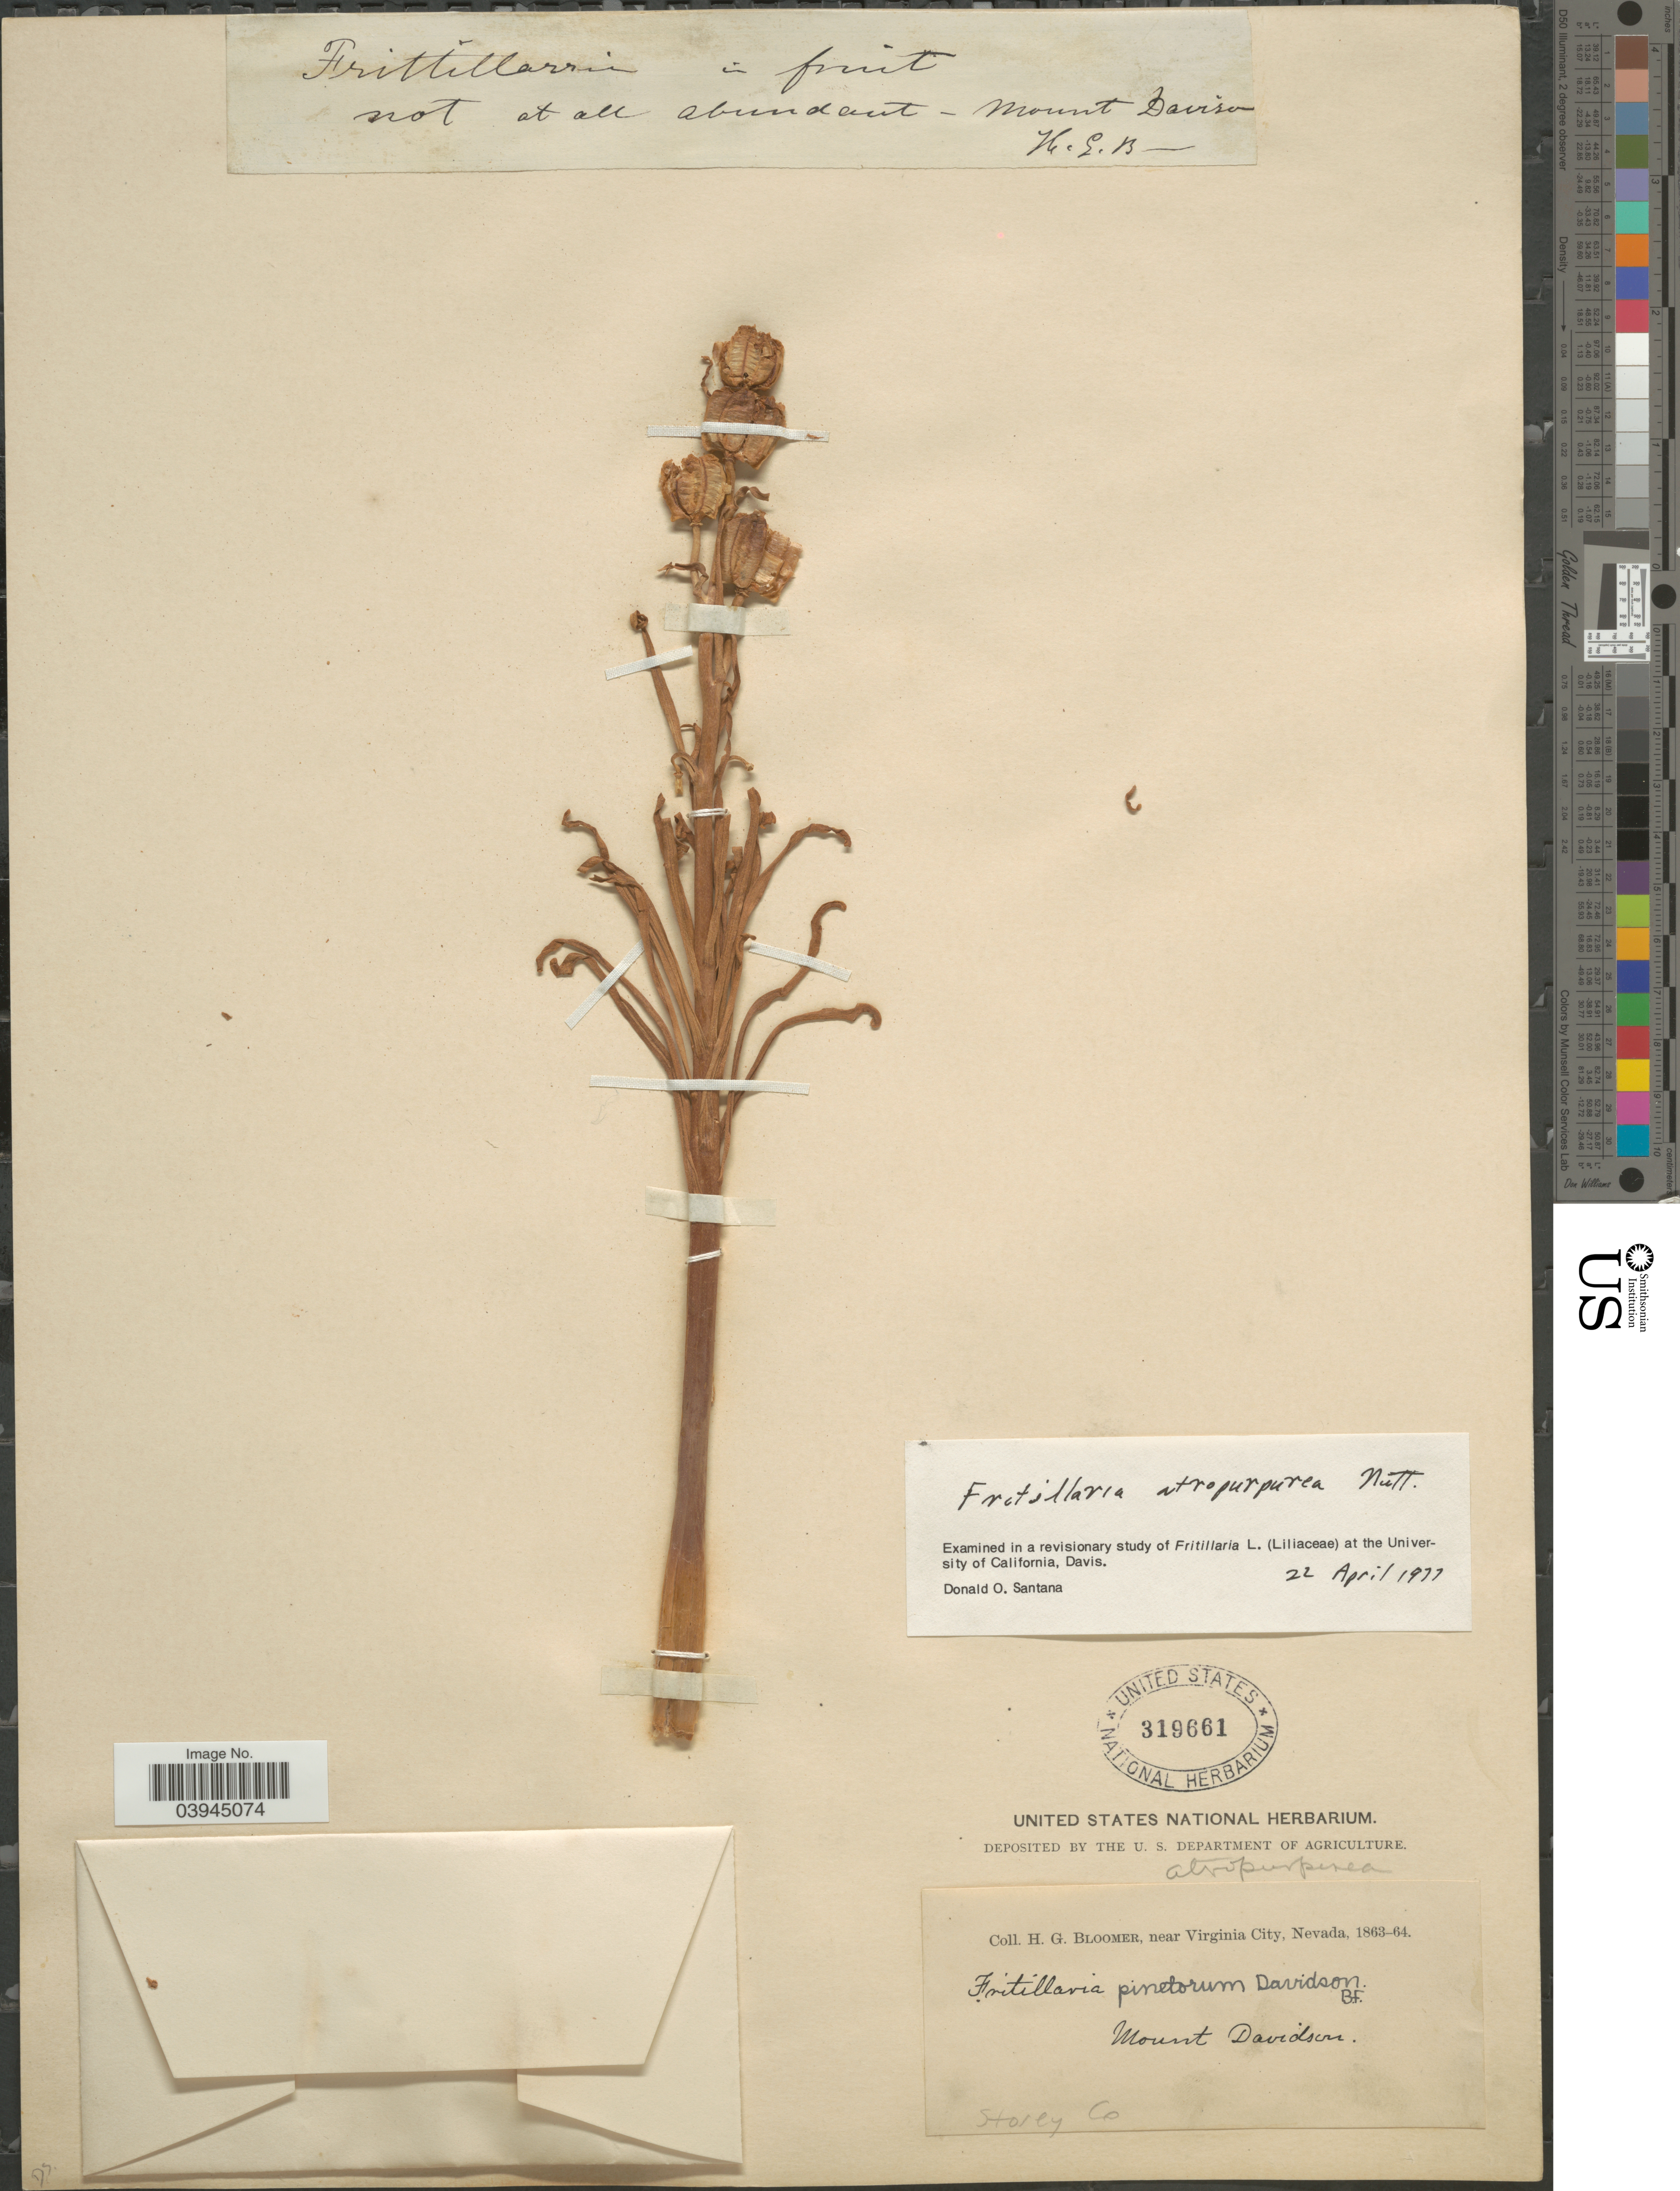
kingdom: Plantae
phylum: Tracheophyta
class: Liliopsida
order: Liliales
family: Liliaceae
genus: Fritillaria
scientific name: Fritillaria atropurpurea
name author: Nutt.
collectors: H. Bloomer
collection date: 1863/1864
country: United States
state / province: Nevada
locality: Near Virginia City. Mount Davidson. Storey Co.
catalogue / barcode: US 319661